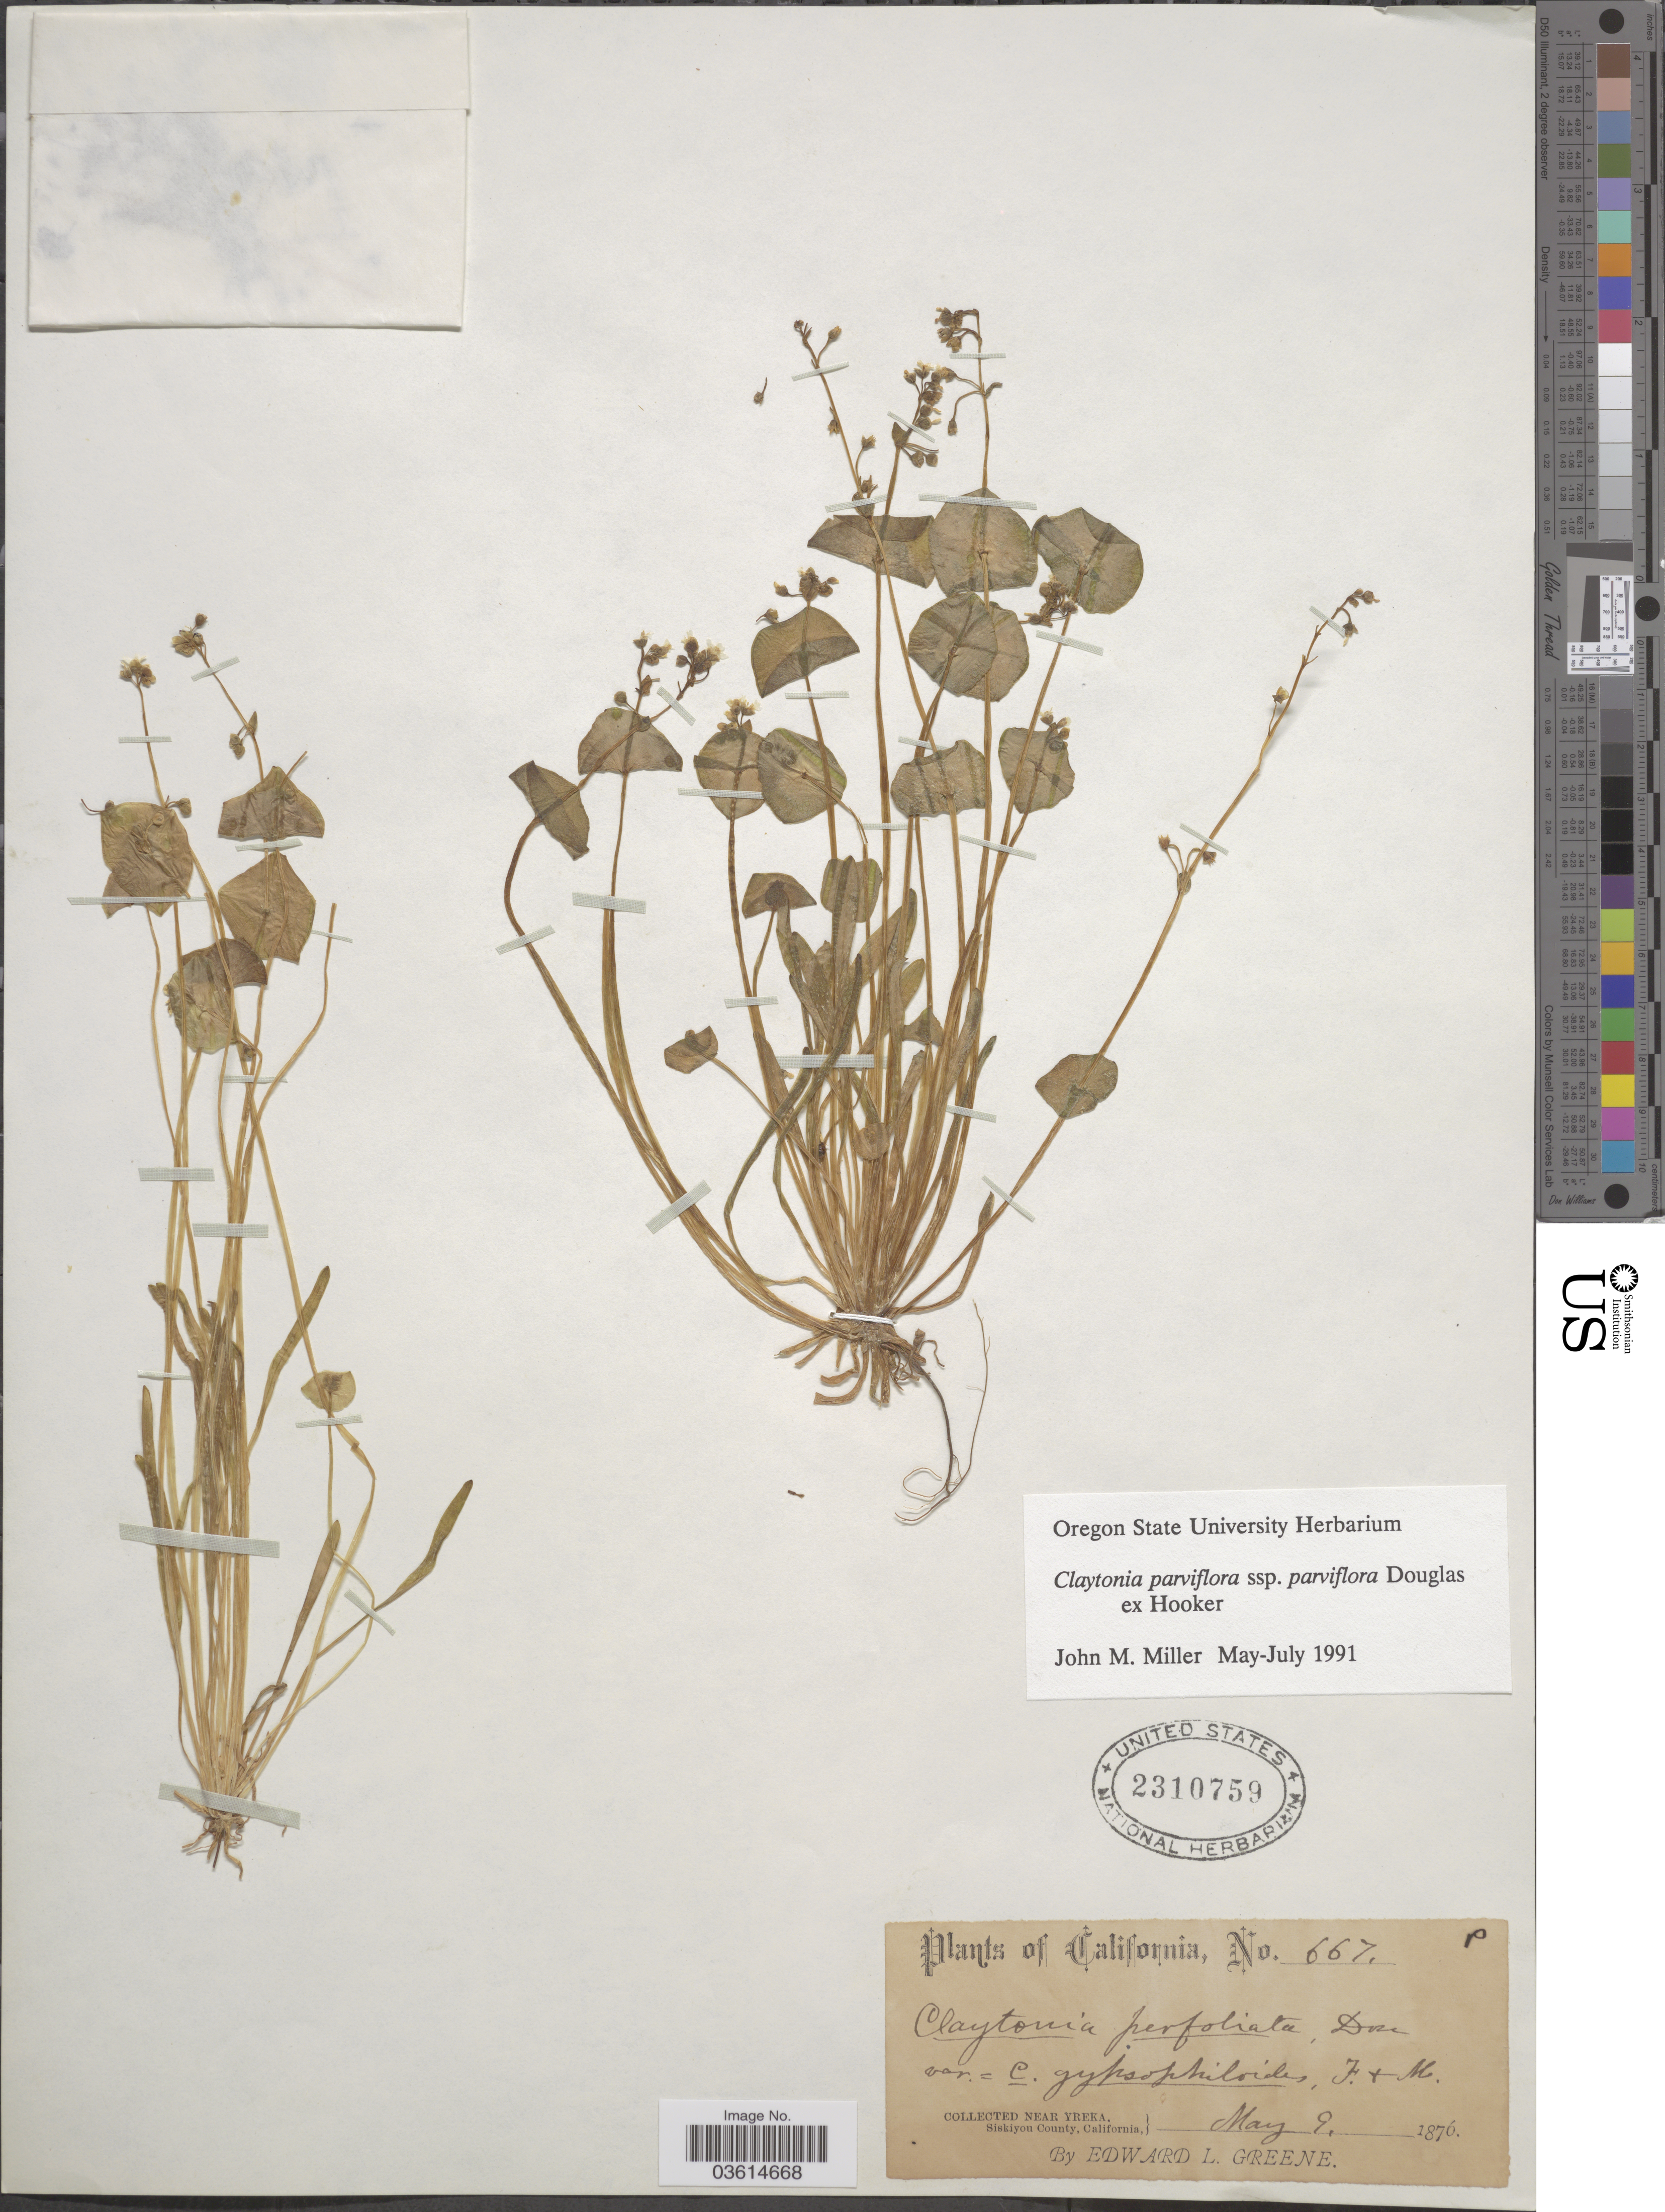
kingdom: Plantae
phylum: Tracheophyta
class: Magnoliopsida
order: Caryophyllales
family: Montiaceae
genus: Claytonia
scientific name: Claytonia parviflora subsp. parviflora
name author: Douglas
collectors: E. L. Greene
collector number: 667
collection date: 1876-05-09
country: United States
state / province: California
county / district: Siskiyou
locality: Near Yreka, Siskiyou County.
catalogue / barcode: US 2310759